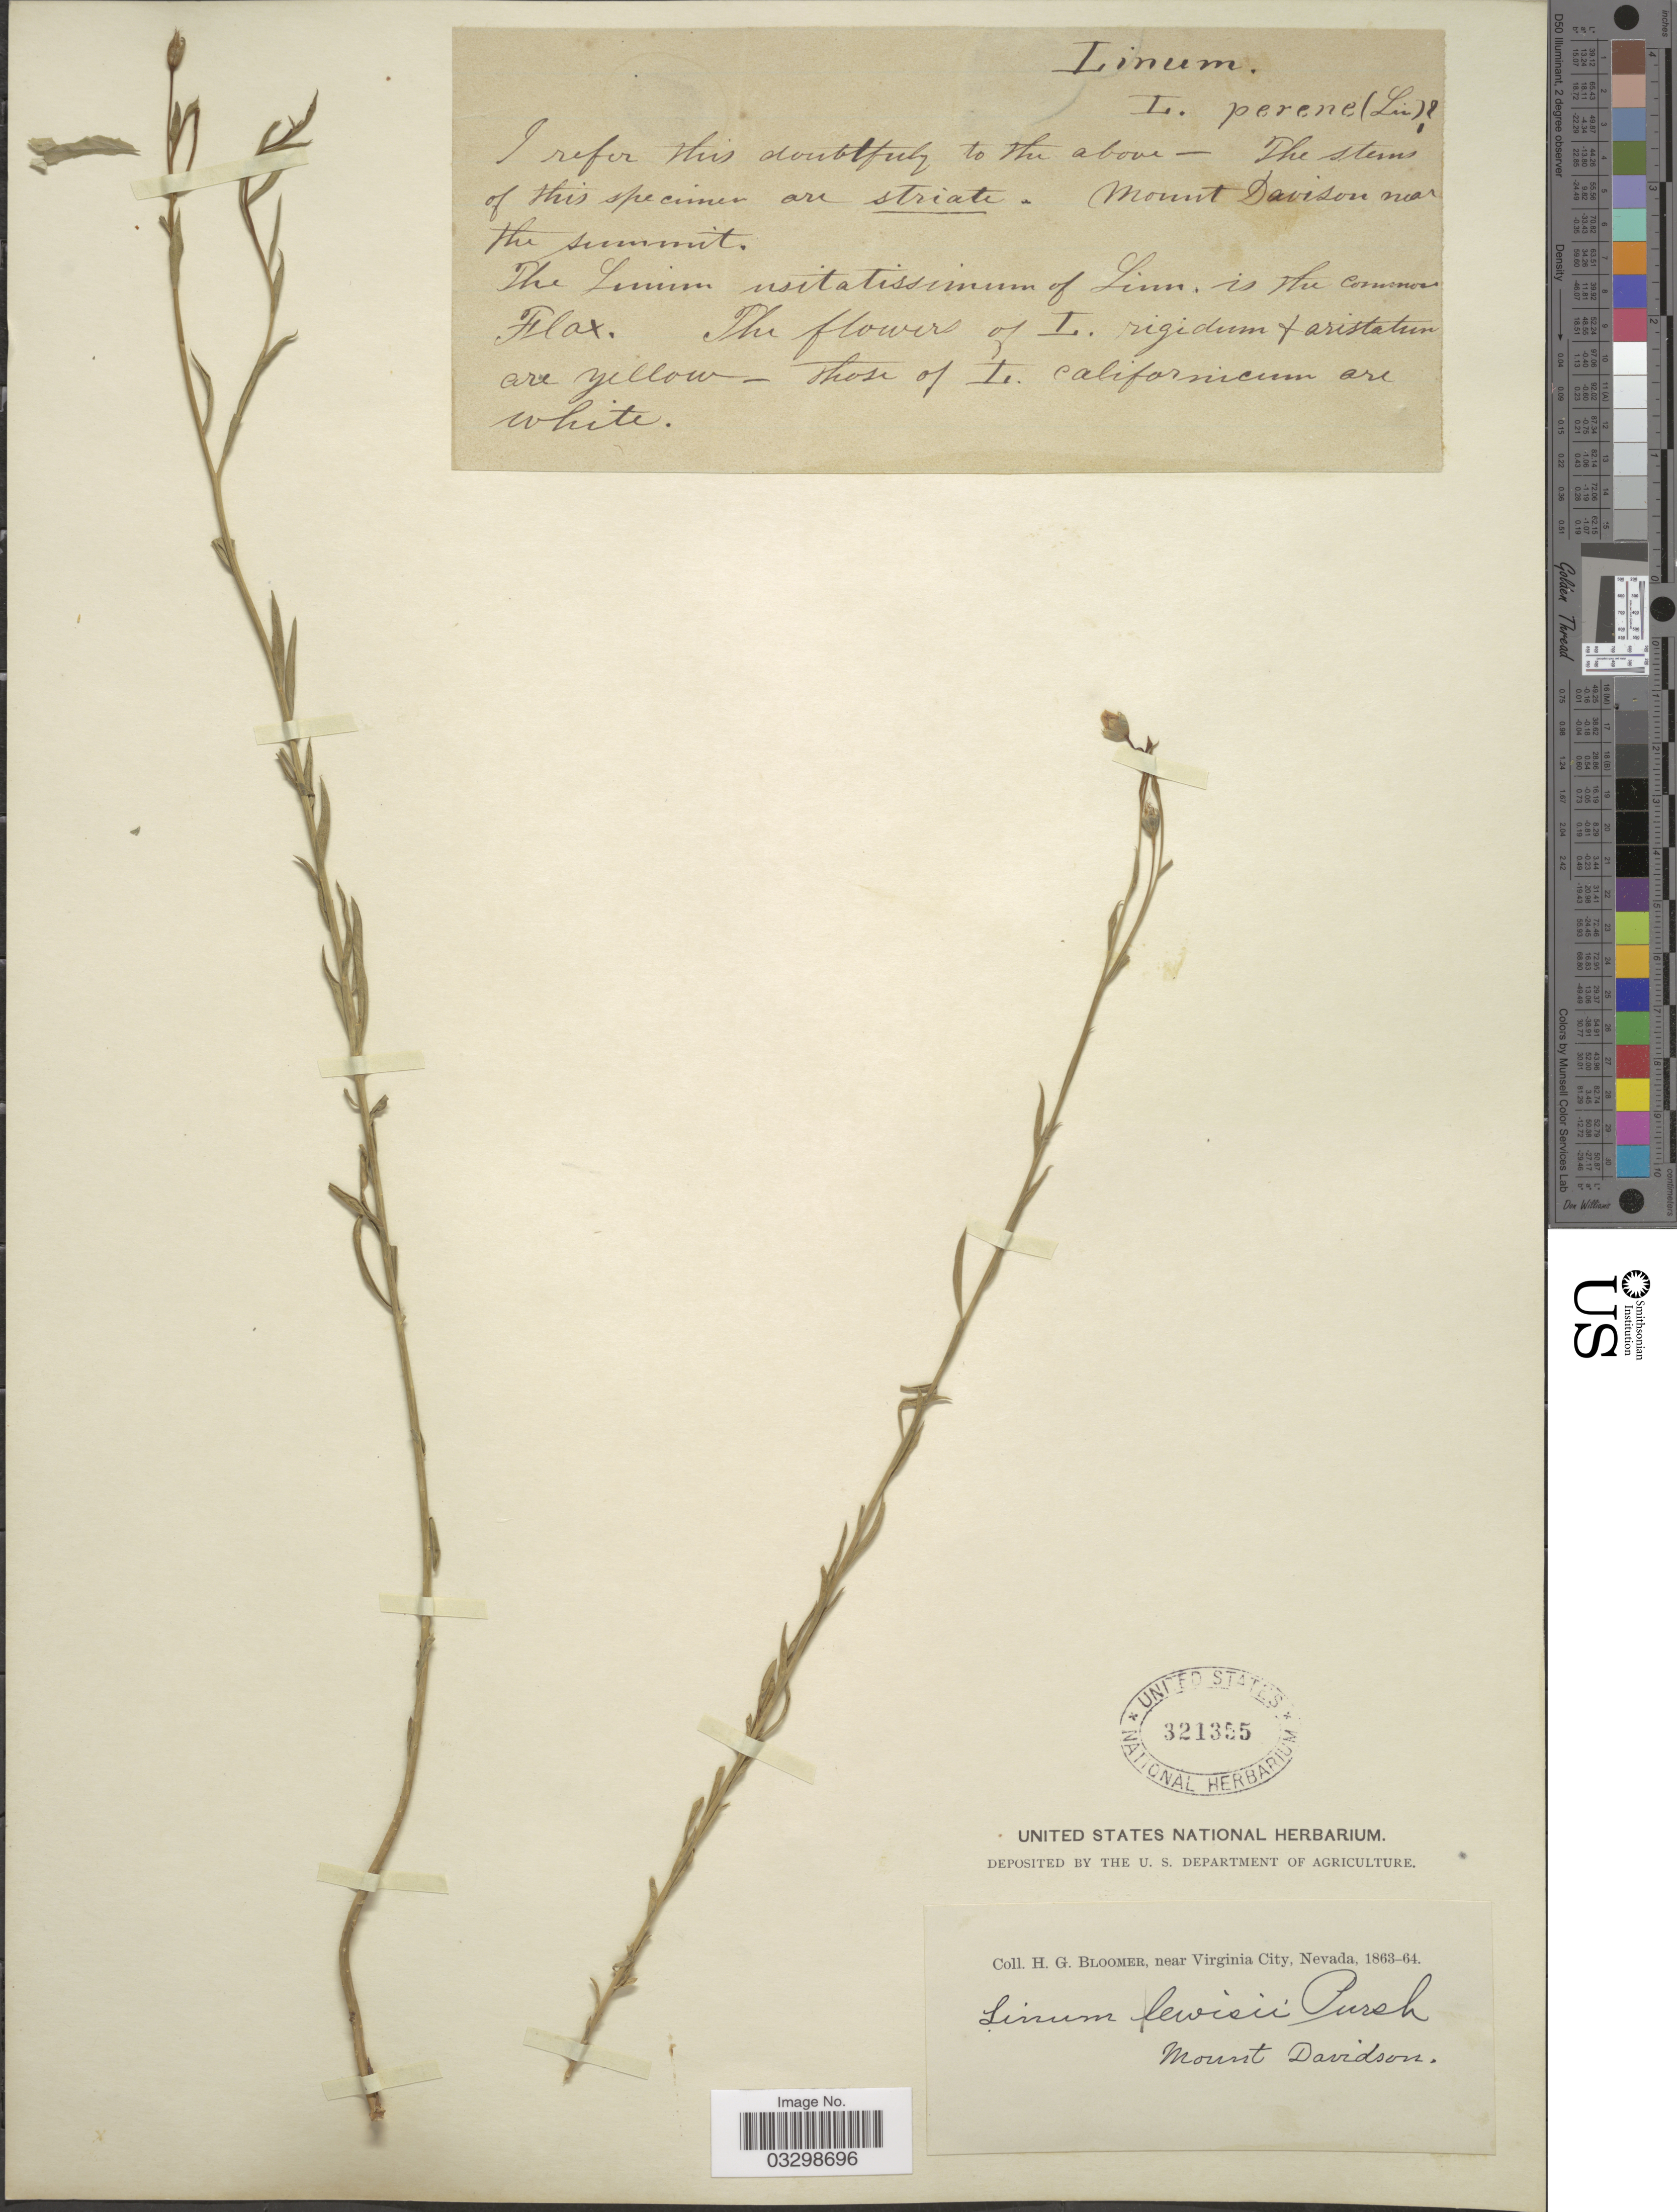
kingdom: Plantae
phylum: Tracheophyta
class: Magnoliopsida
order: Malpighiales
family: Linaceae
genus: Linum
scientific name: Linum lewisii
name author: Pursh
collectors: H. Bloomer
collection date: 1863/1864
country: United States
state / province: Nevada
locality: Near Virginia City. Mount Davidson.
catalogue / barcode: US 321355